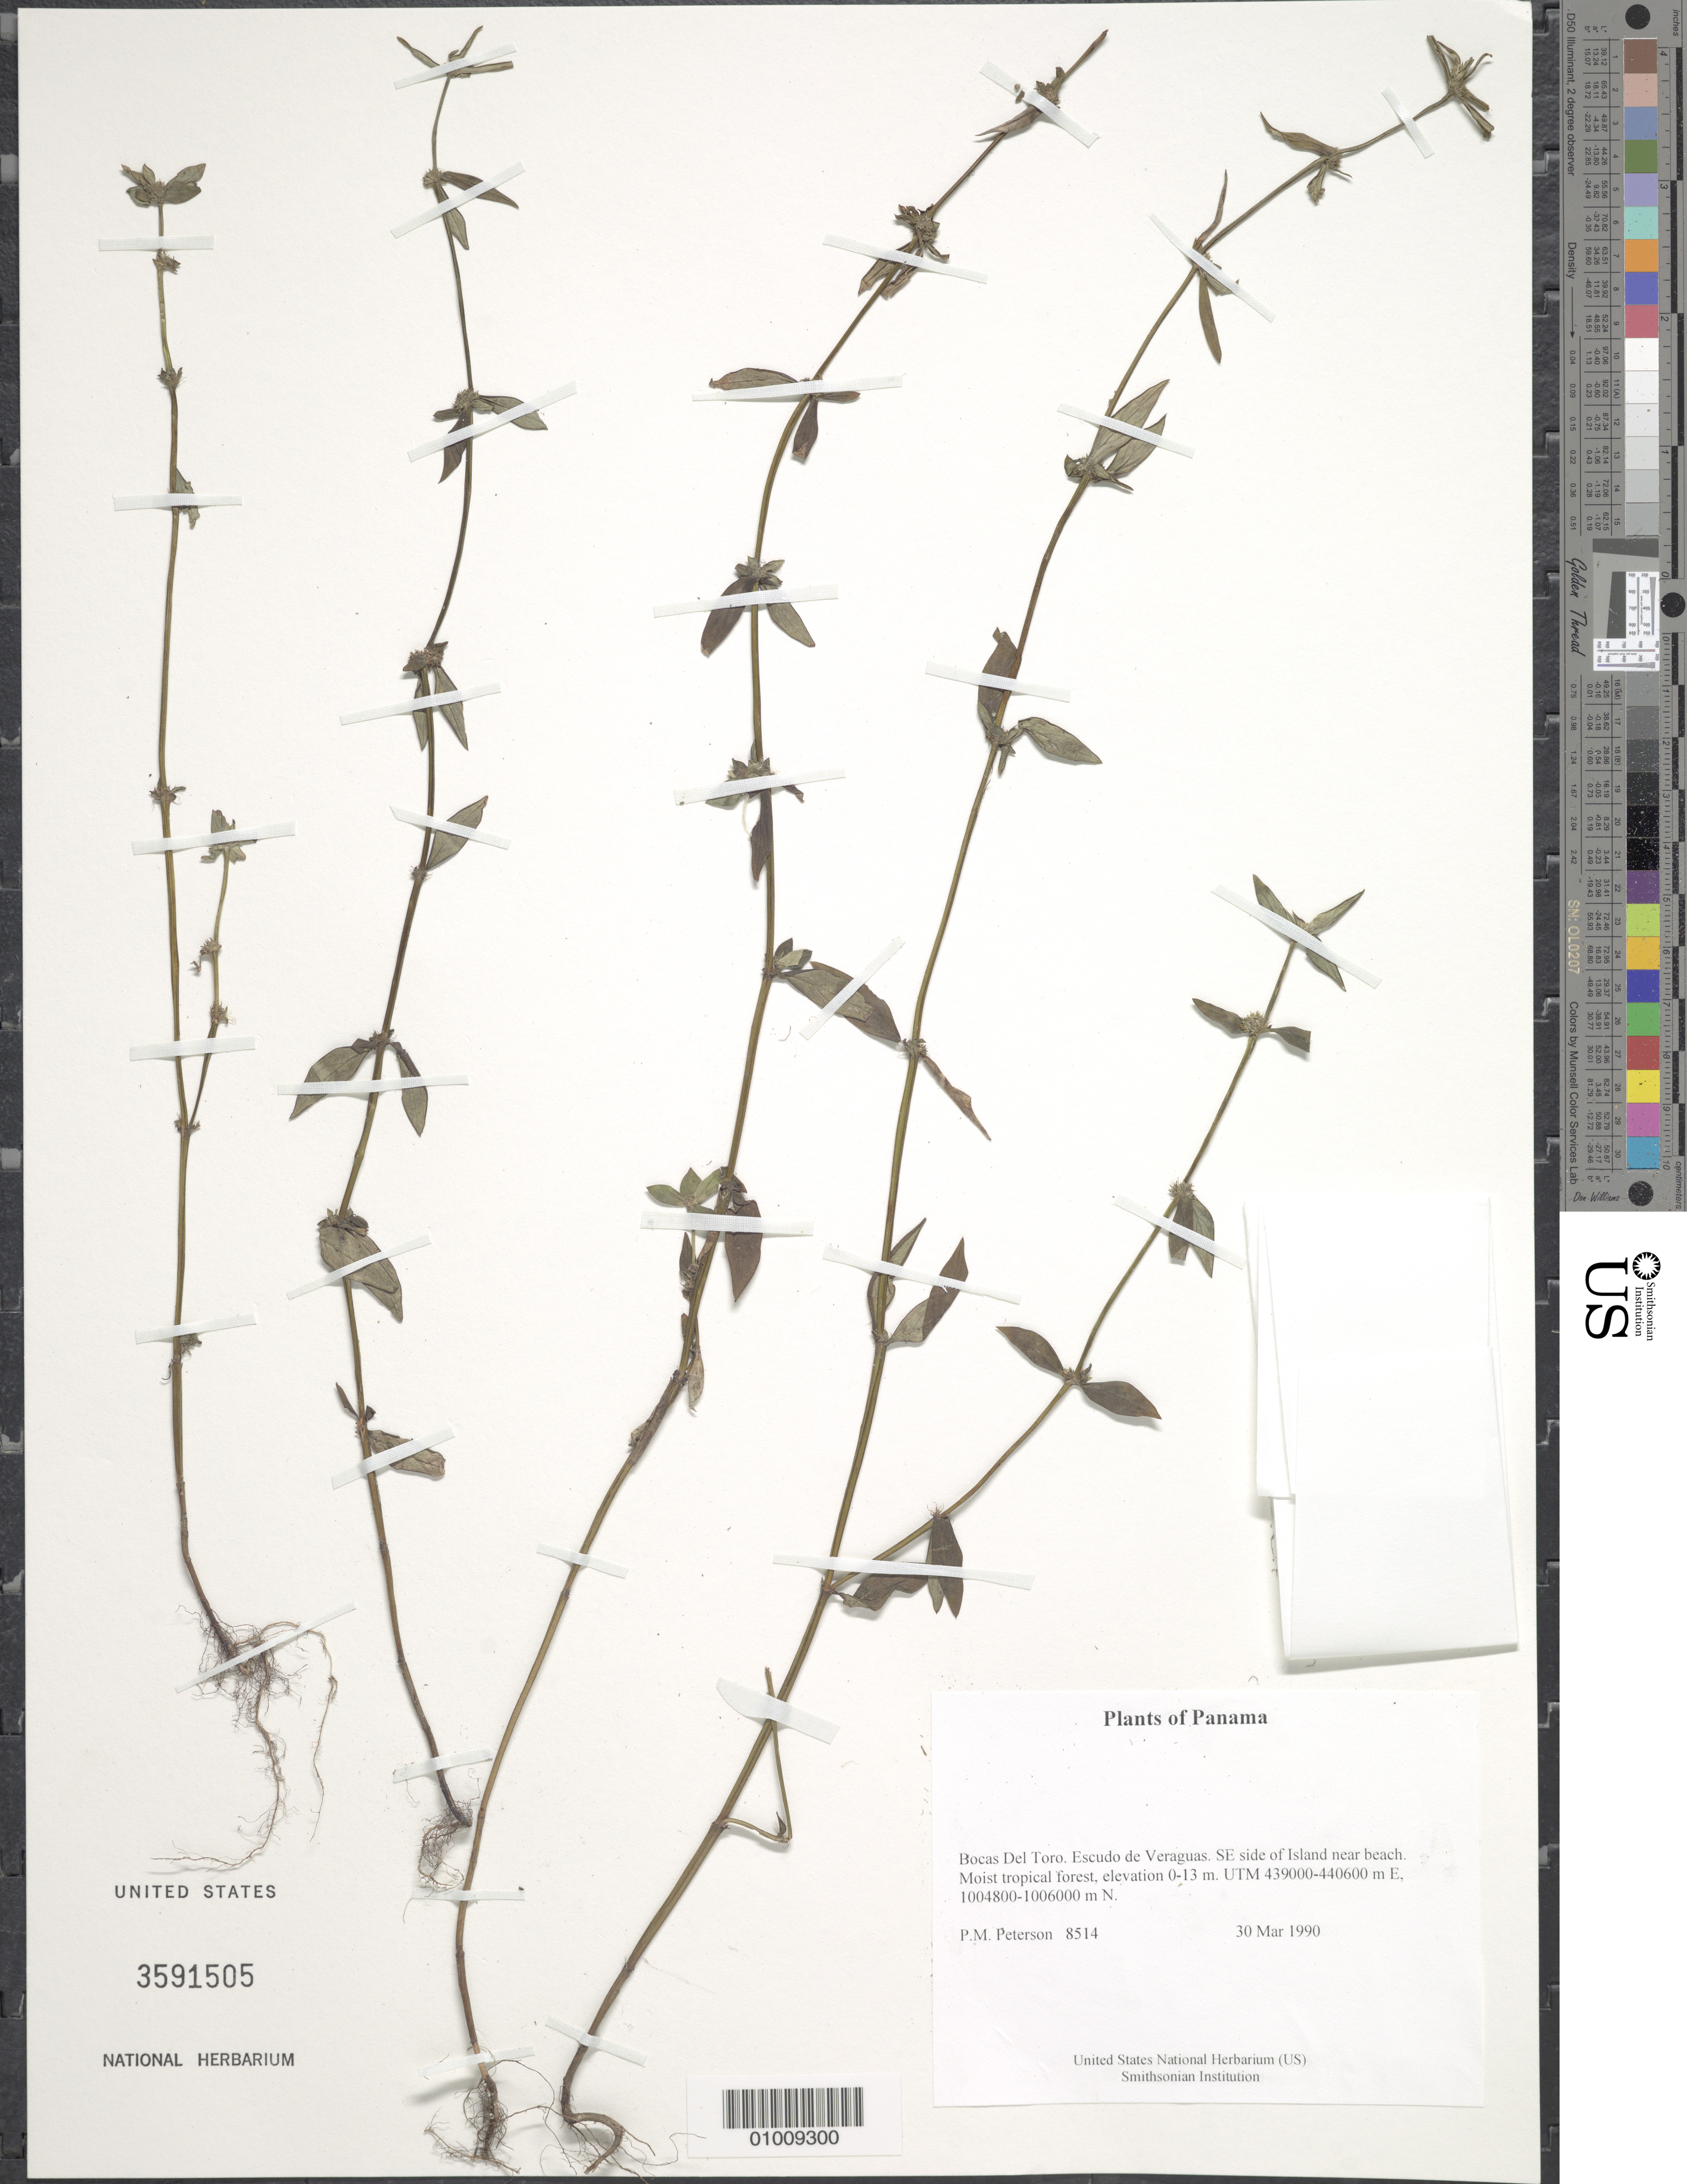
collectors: P. M. Peterson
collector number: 08514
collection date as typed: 30 Mar 1990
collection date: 1990-03-30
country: Panama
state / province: Bocas del Toro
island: Escudo de Veraguas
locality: SE side of Island near beach.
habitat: Moist tropical forest near beach, UTM 439000-440600 m E, 1004800-1006000 m N.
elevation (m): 0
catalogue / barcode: US 3591505